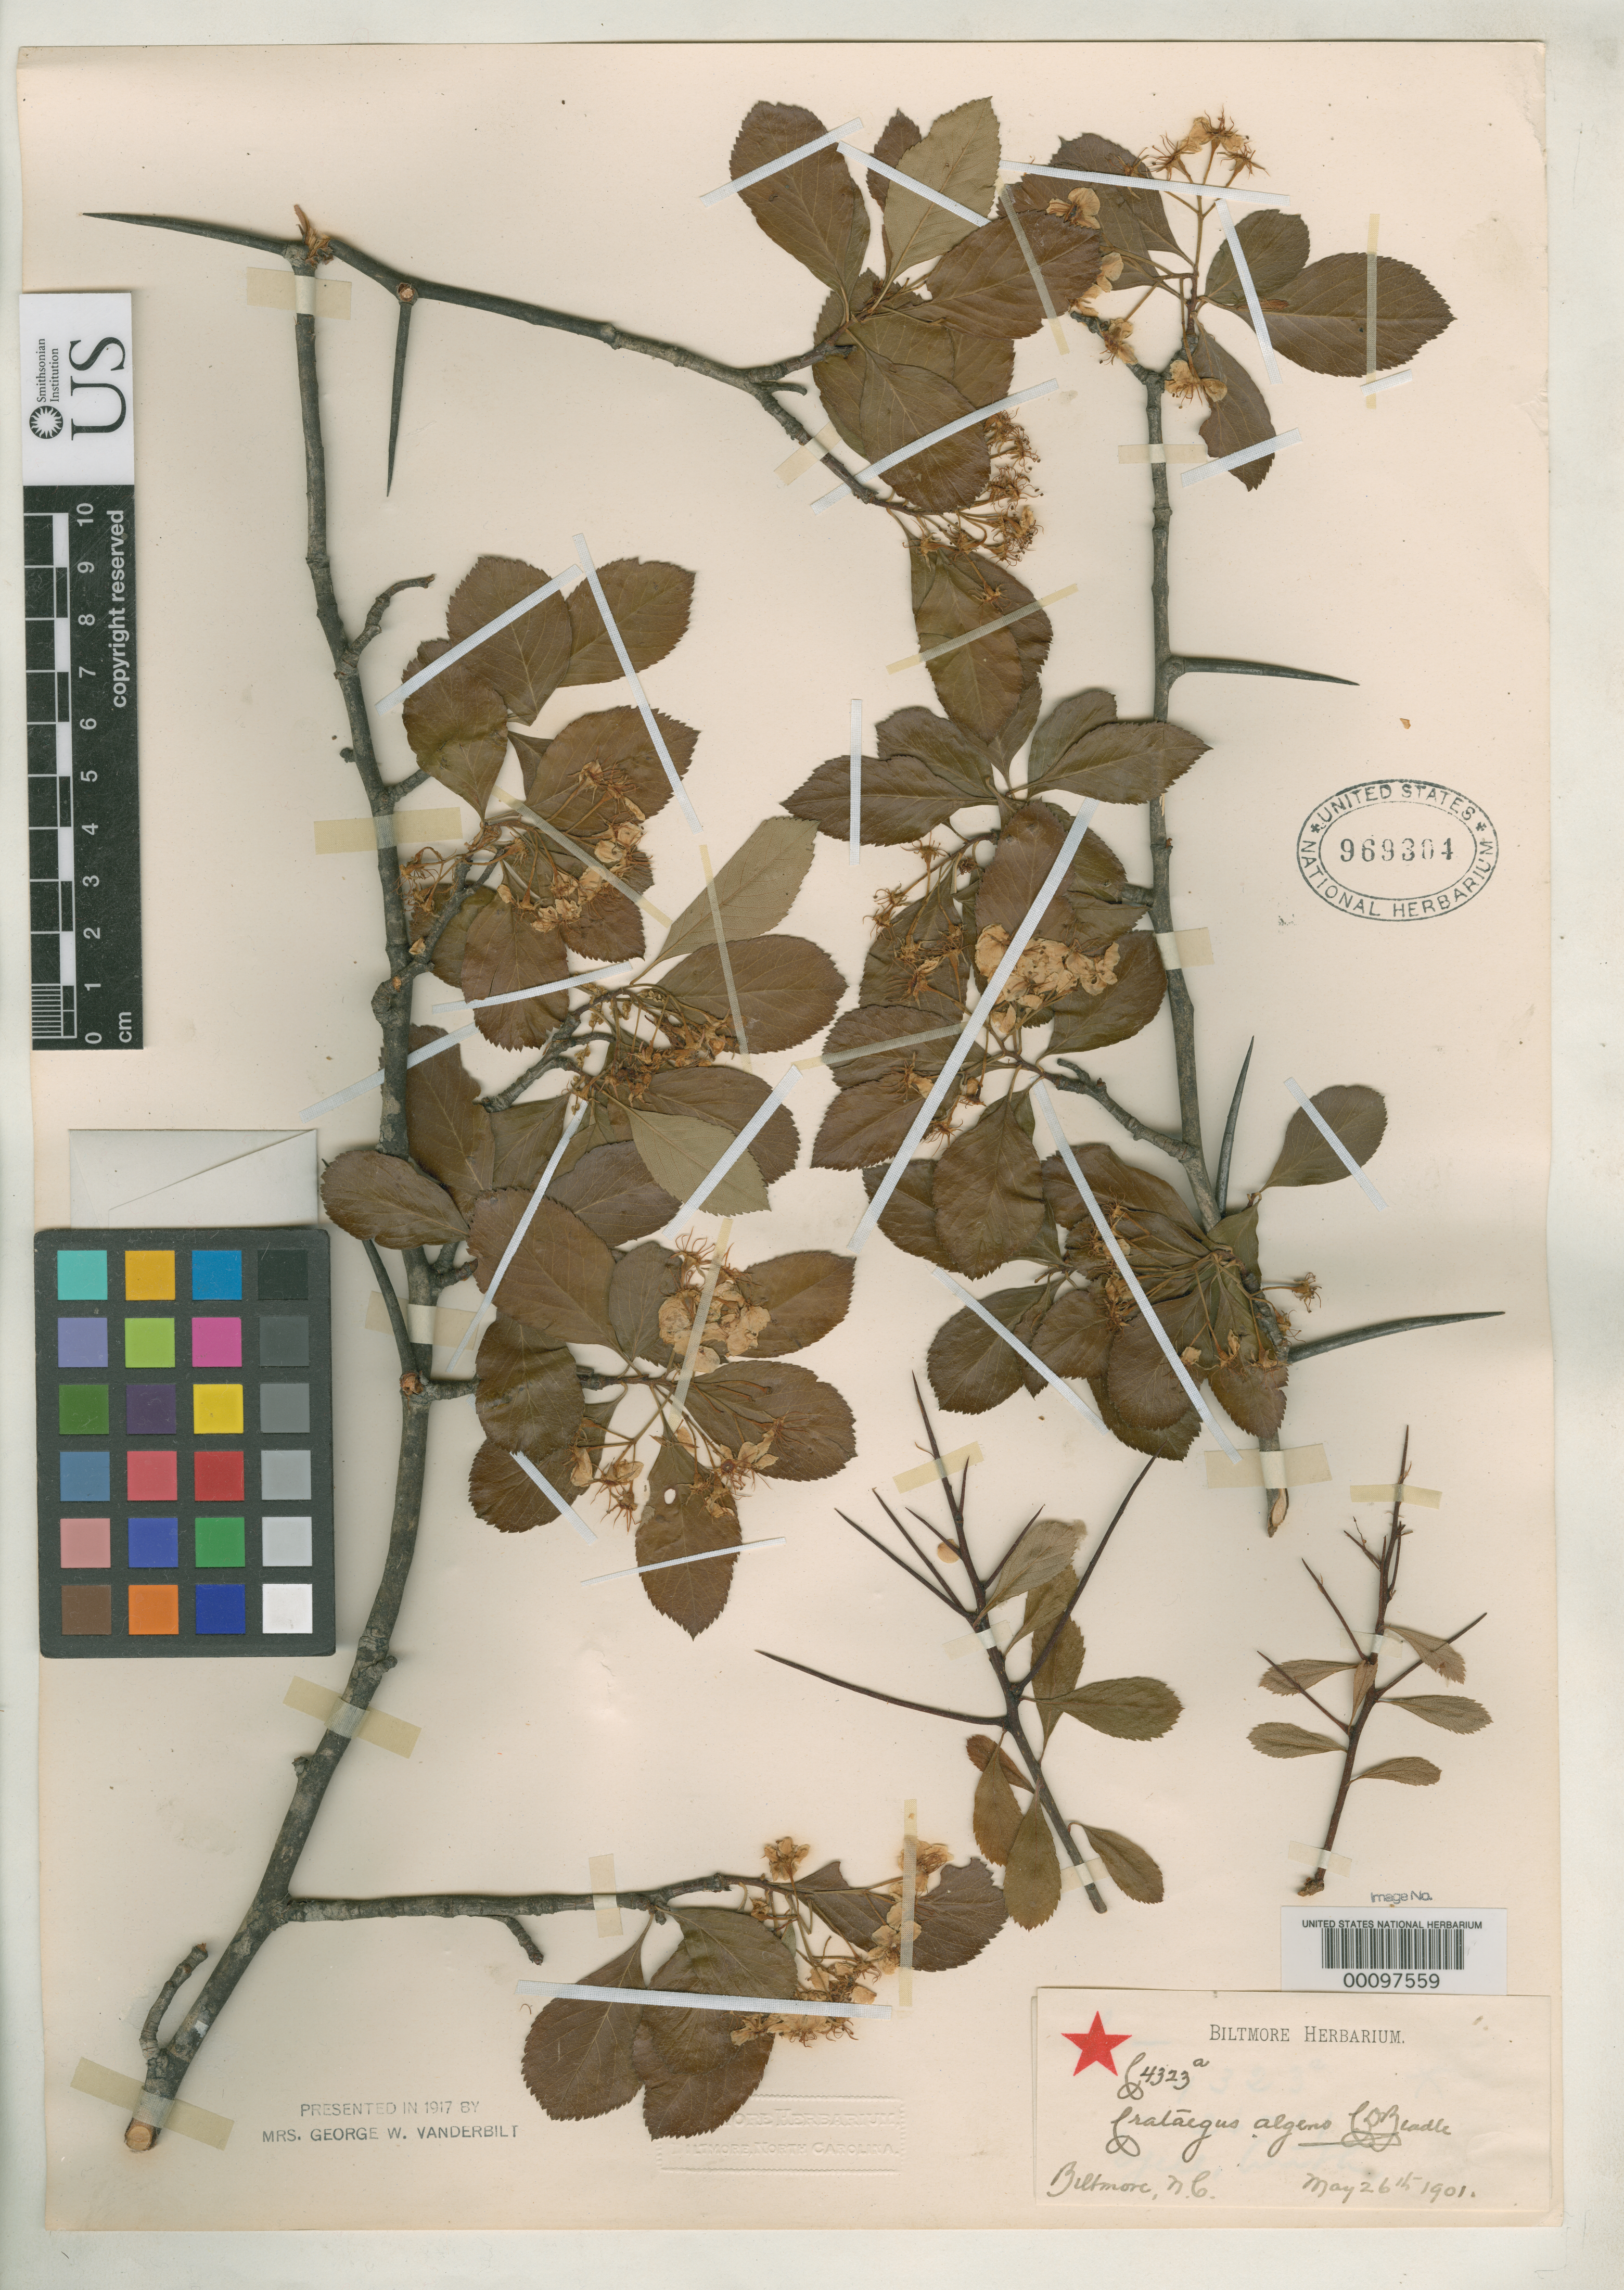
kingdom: Plantae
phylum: Tracheophyta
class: Magnoliopsida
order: Rosales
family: Rosaceae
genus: Crataegus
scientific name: Crataegus algens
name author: Beadle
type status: Type Collection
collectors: ex herb. Biltmore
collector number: C 4323 a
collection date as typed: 26 May 1901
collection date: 1901-05-26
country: United States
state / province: North Carolina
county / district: Buncombe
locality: Biltmore.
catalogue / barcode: US 969304